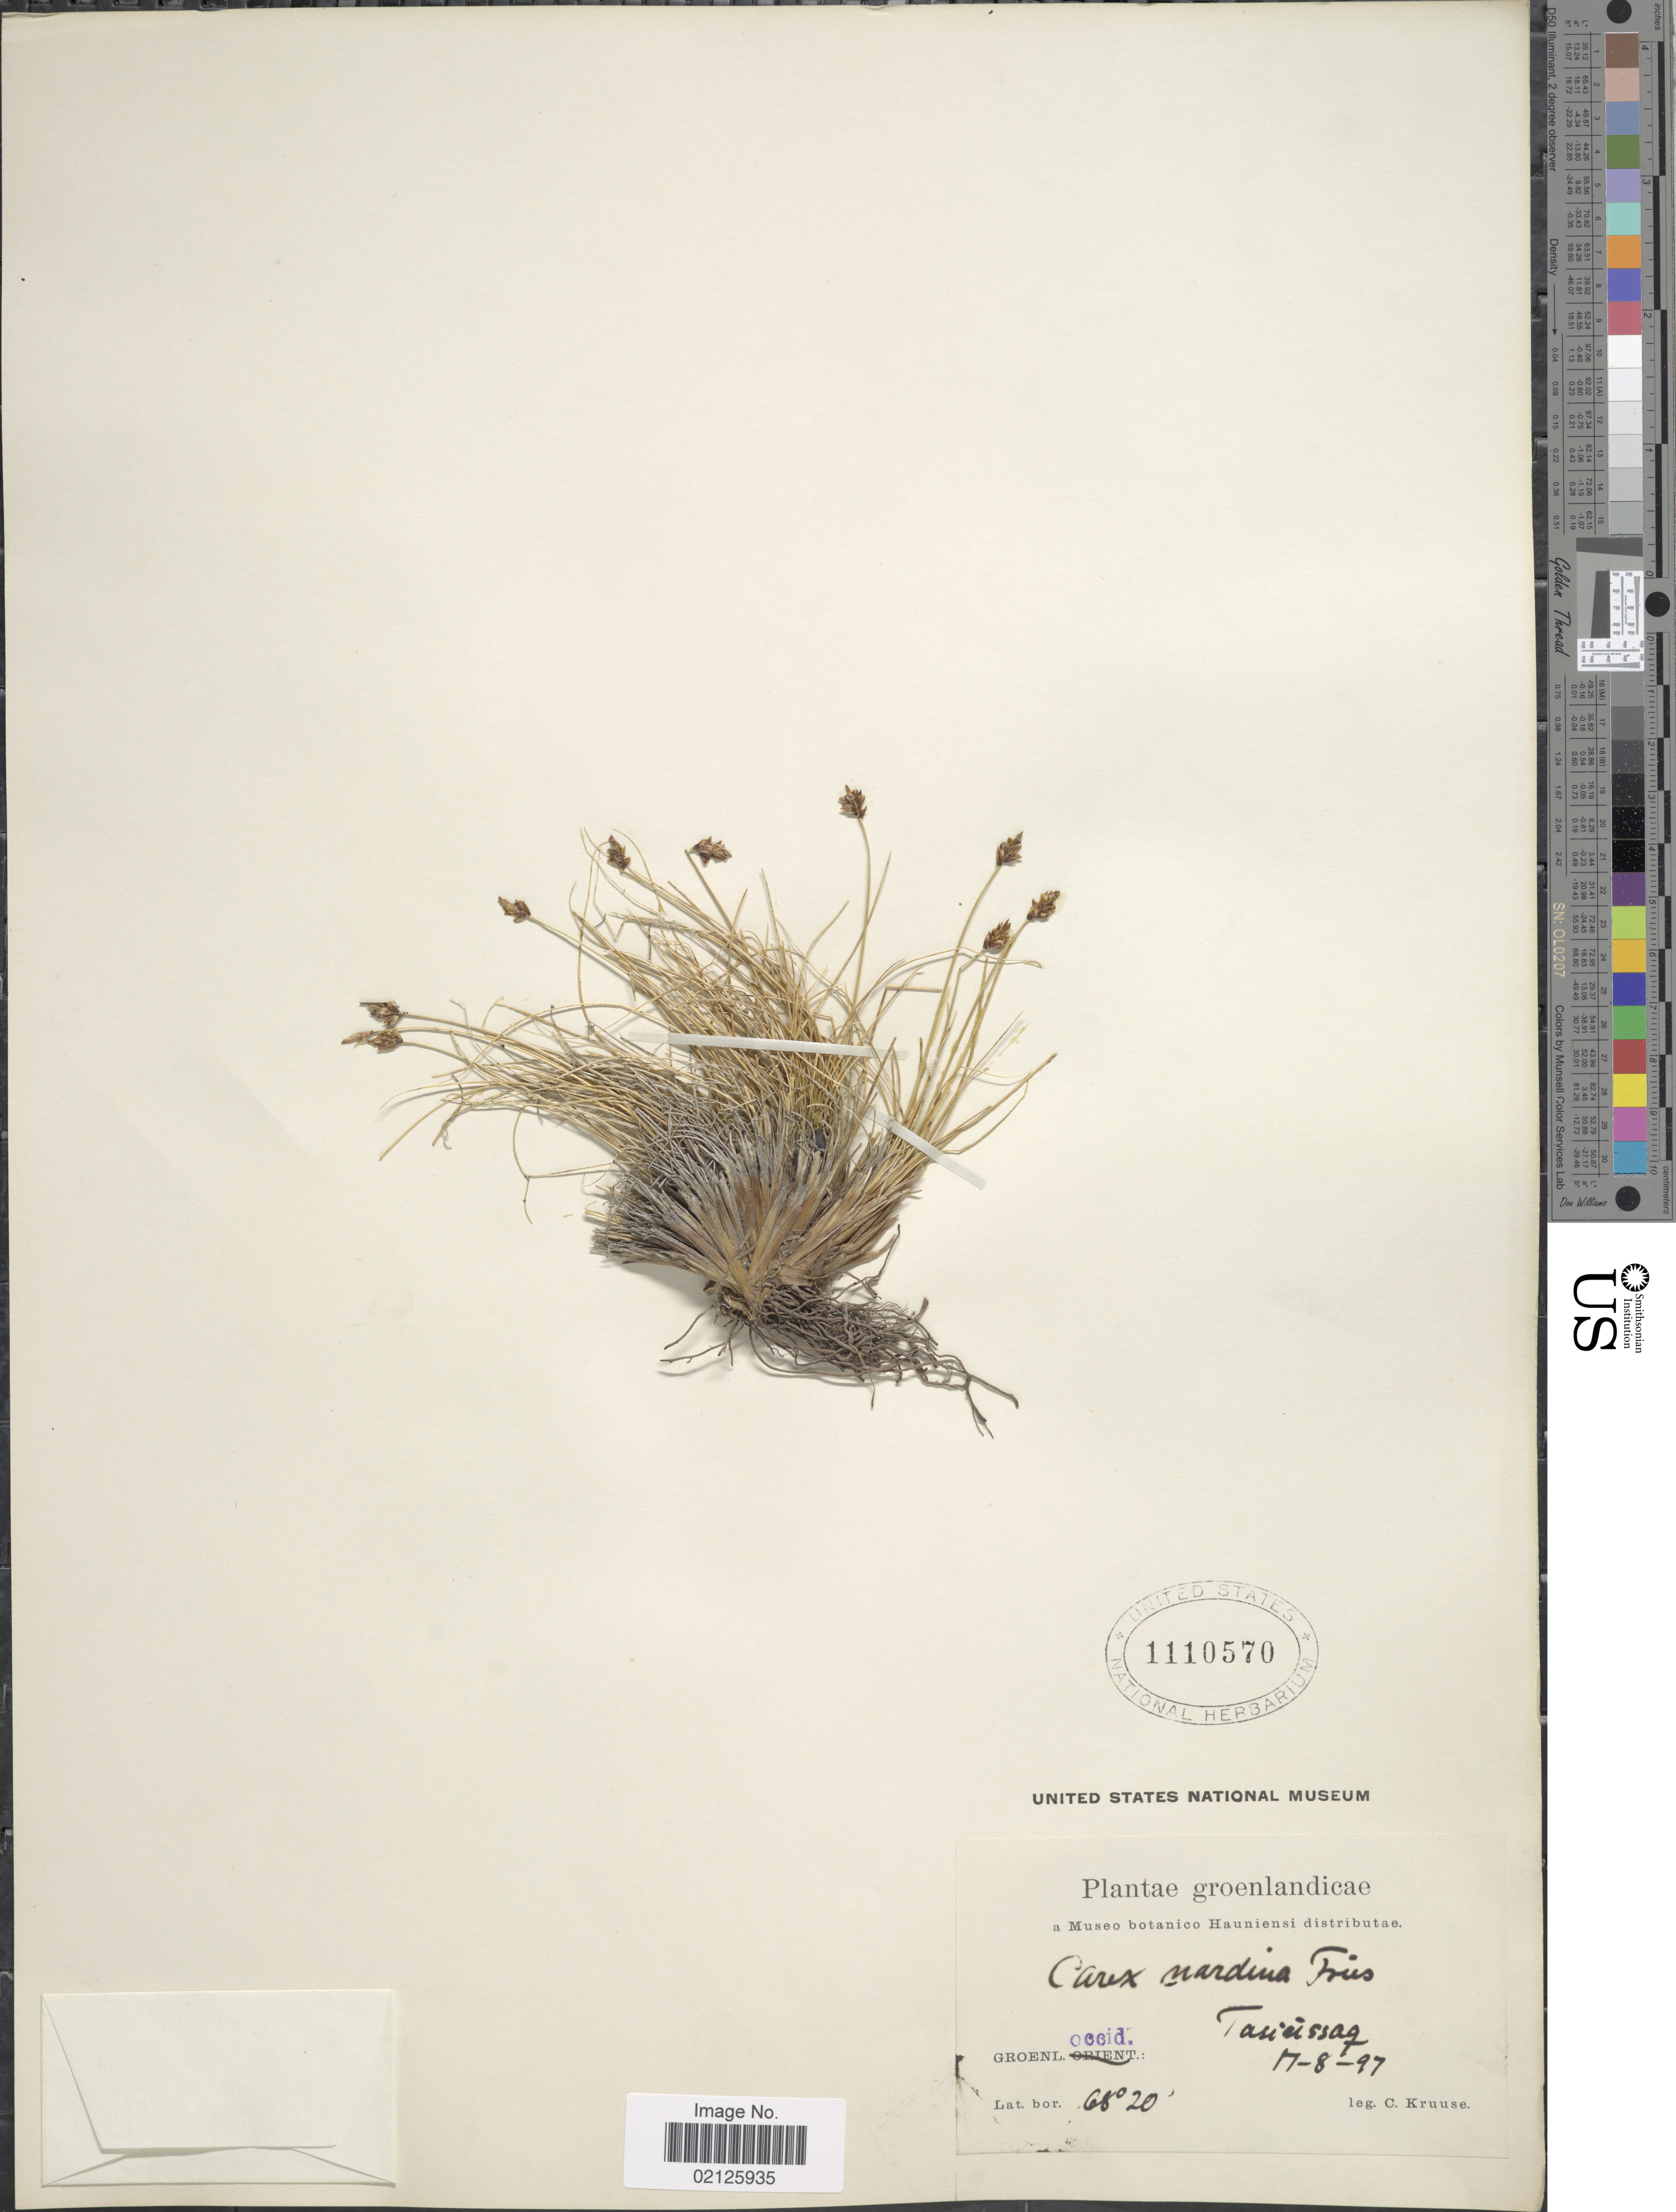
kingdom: Plantae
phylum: Tracheophyta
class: Liliopsida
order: Poales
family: Cyperaceae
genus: Carex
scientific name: Carex nardina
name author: (Hornem.) Fr.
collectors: C. Kruuse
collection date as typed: Transcribed d/m/y: 17/8/97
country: Greenland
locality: Groenl occid. Tasieissaq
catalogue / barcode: US 1110570